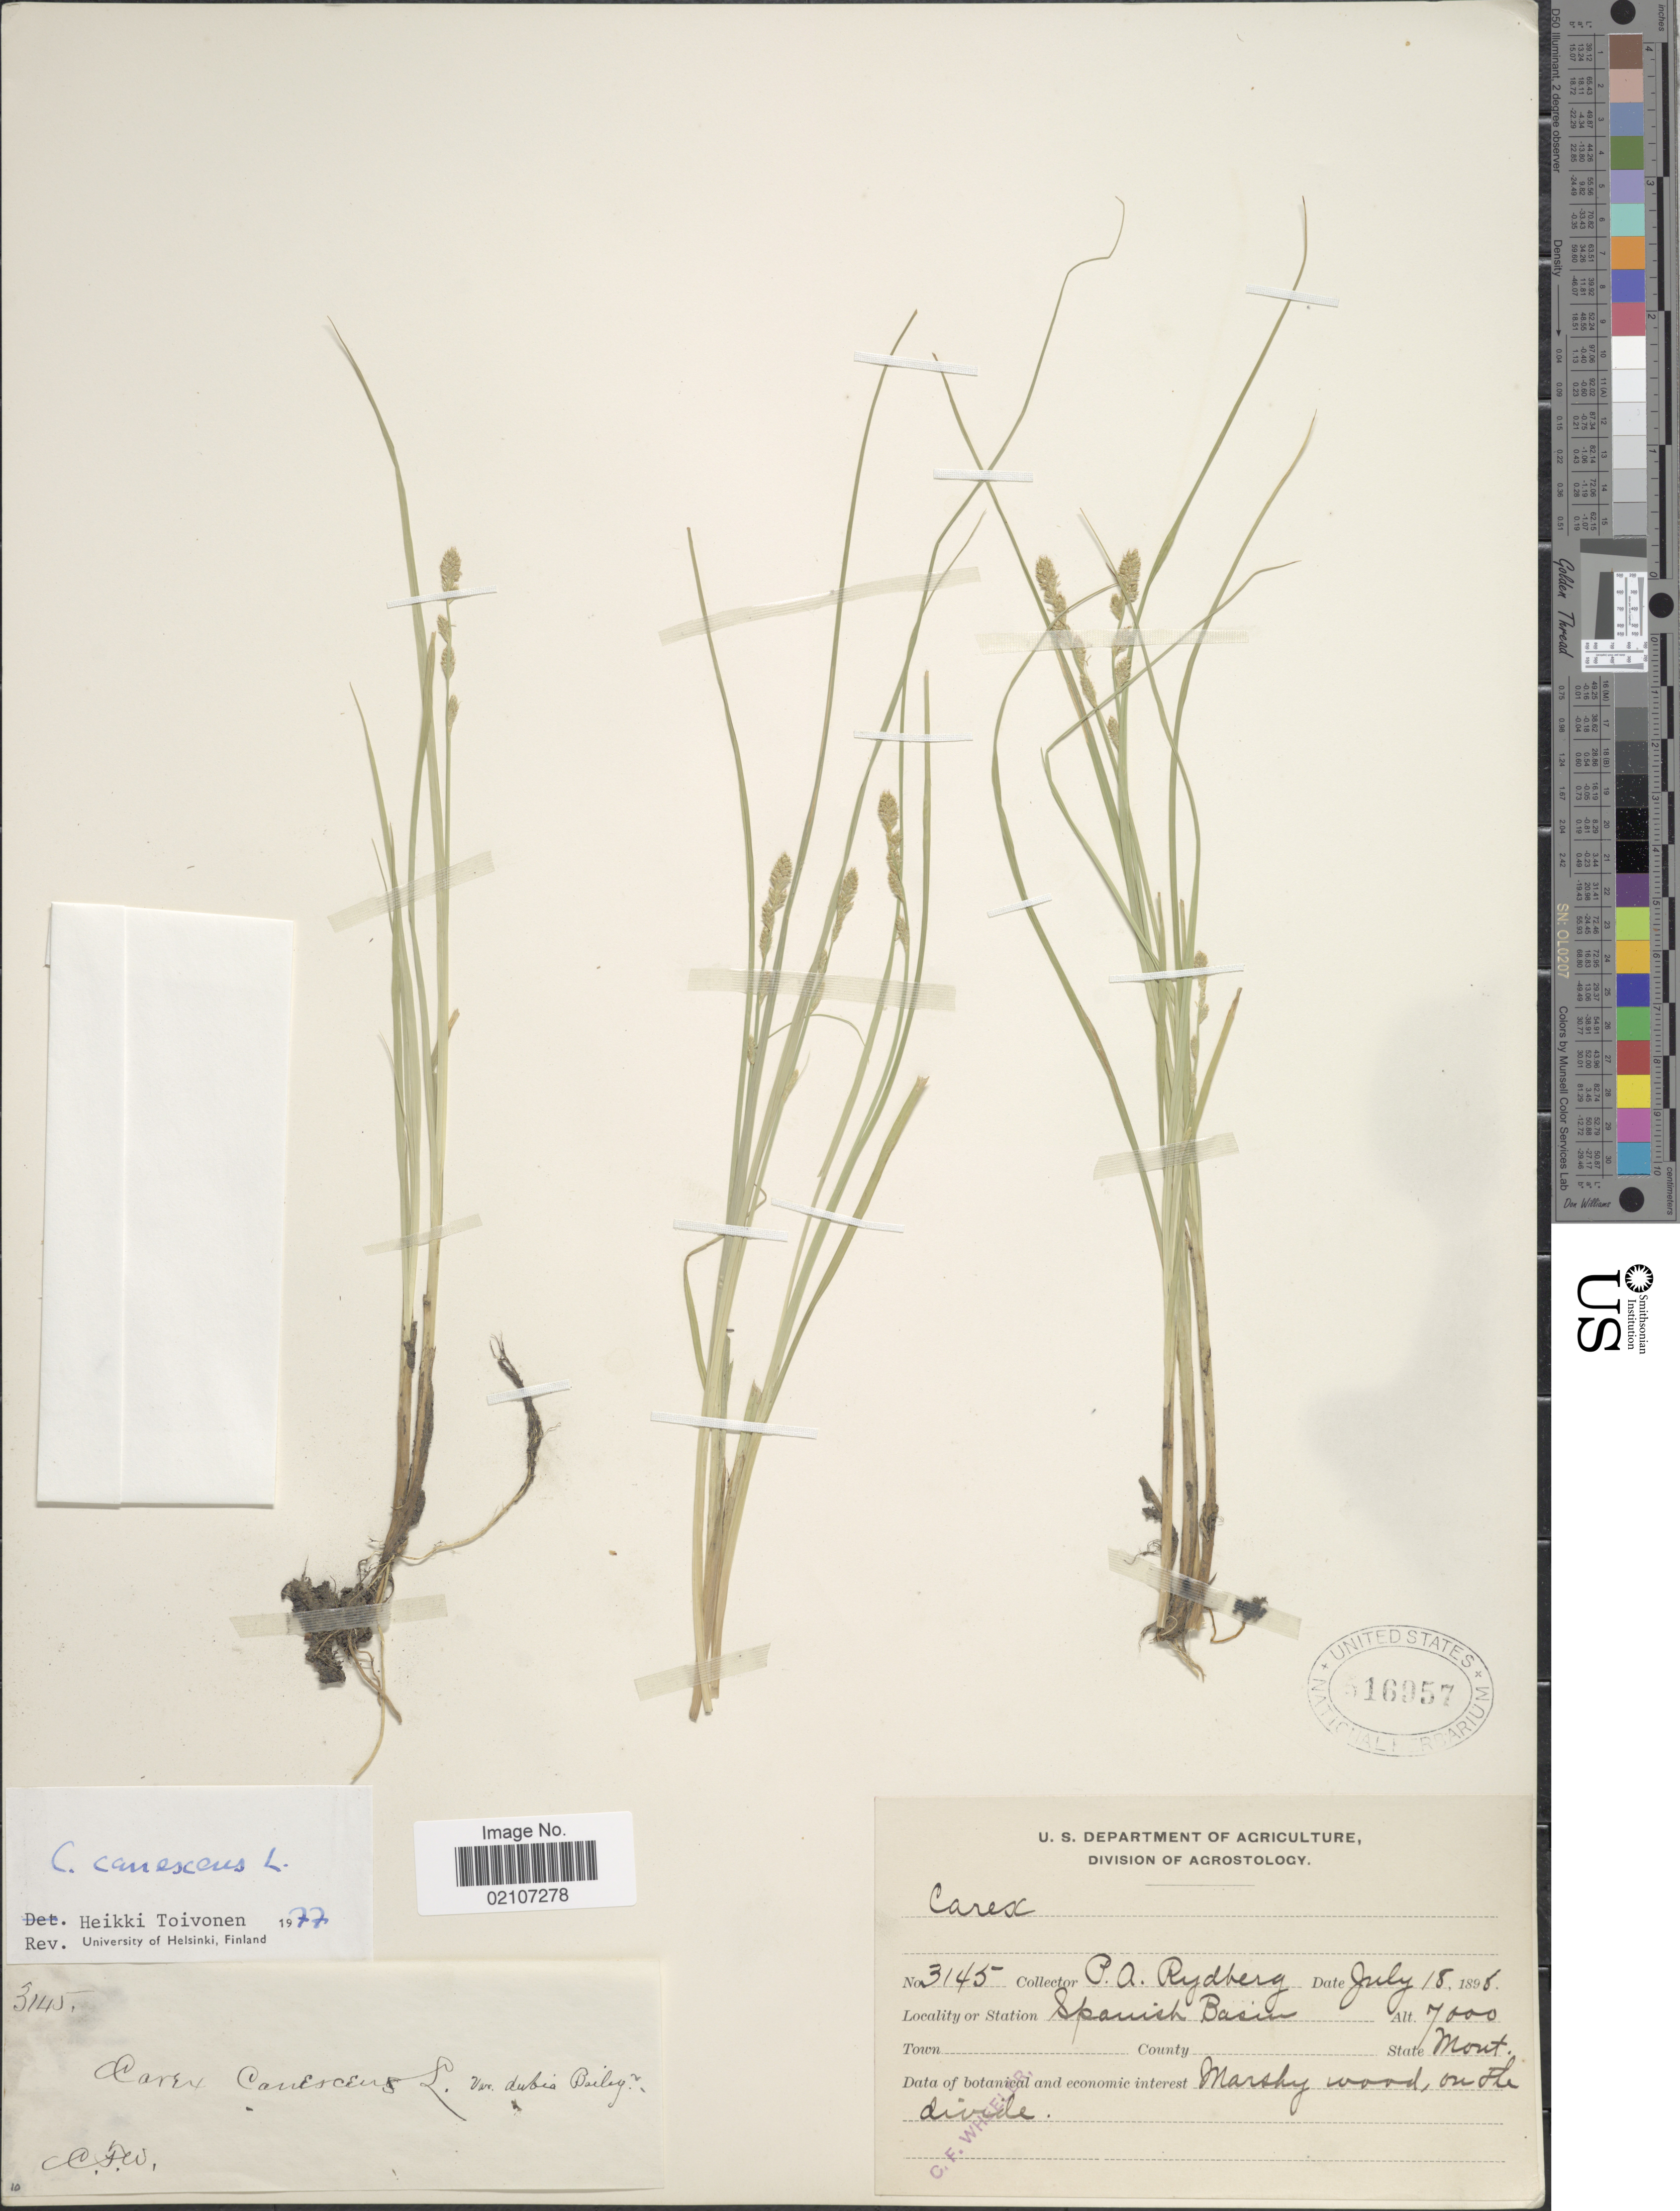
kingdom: Plantae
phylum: Tracheophyta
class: Liliopsida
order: Poales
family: Cyperaceae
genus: Carex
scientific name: Carex canescens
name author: L.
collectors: P. A. Rydberg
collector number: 3145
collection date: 1896-07-18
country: United States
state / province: Montana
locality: Spanish Basin.